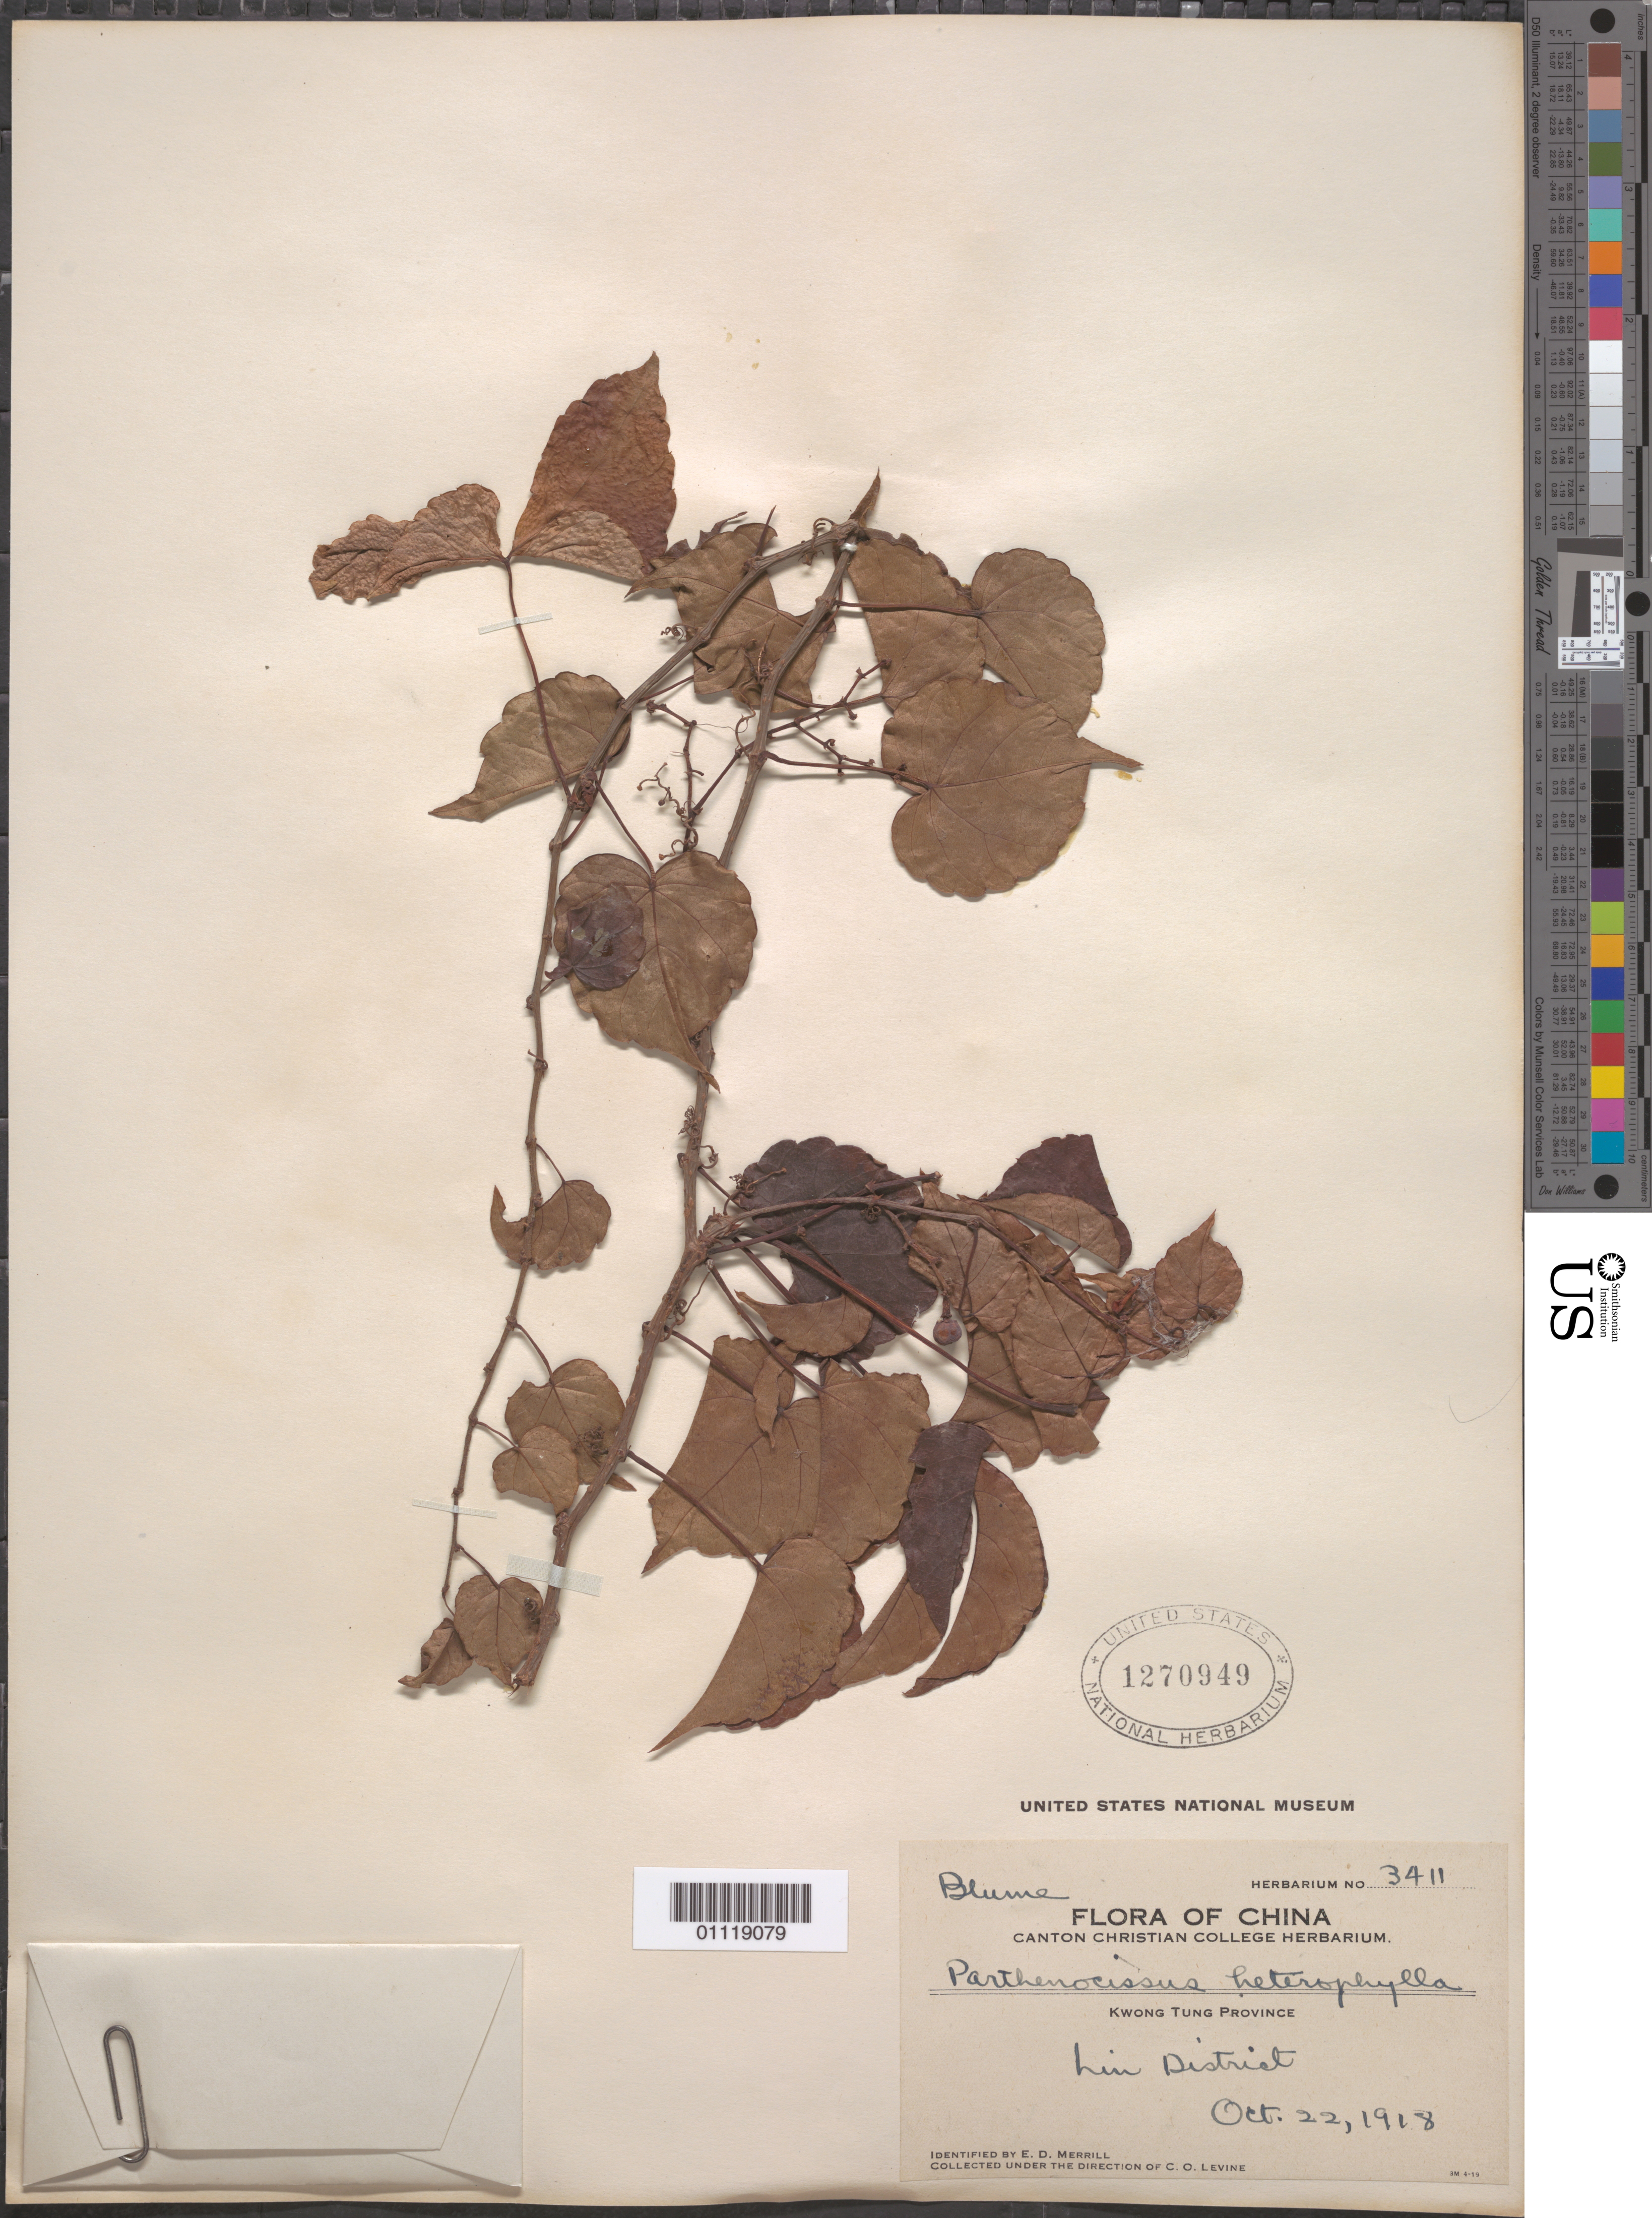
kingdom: Plantae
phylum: Tracheophyta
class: Magnoliopsida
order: Vitales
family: Vitaceae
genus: Ampelopsis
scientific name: Ampelopsis glandulosa var. heterophylla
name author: (Thunb.) Momiy.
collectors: C. O. Levine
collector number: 3411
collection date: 1918-10-22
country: China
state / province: Guangdong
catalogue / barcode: US 1270949